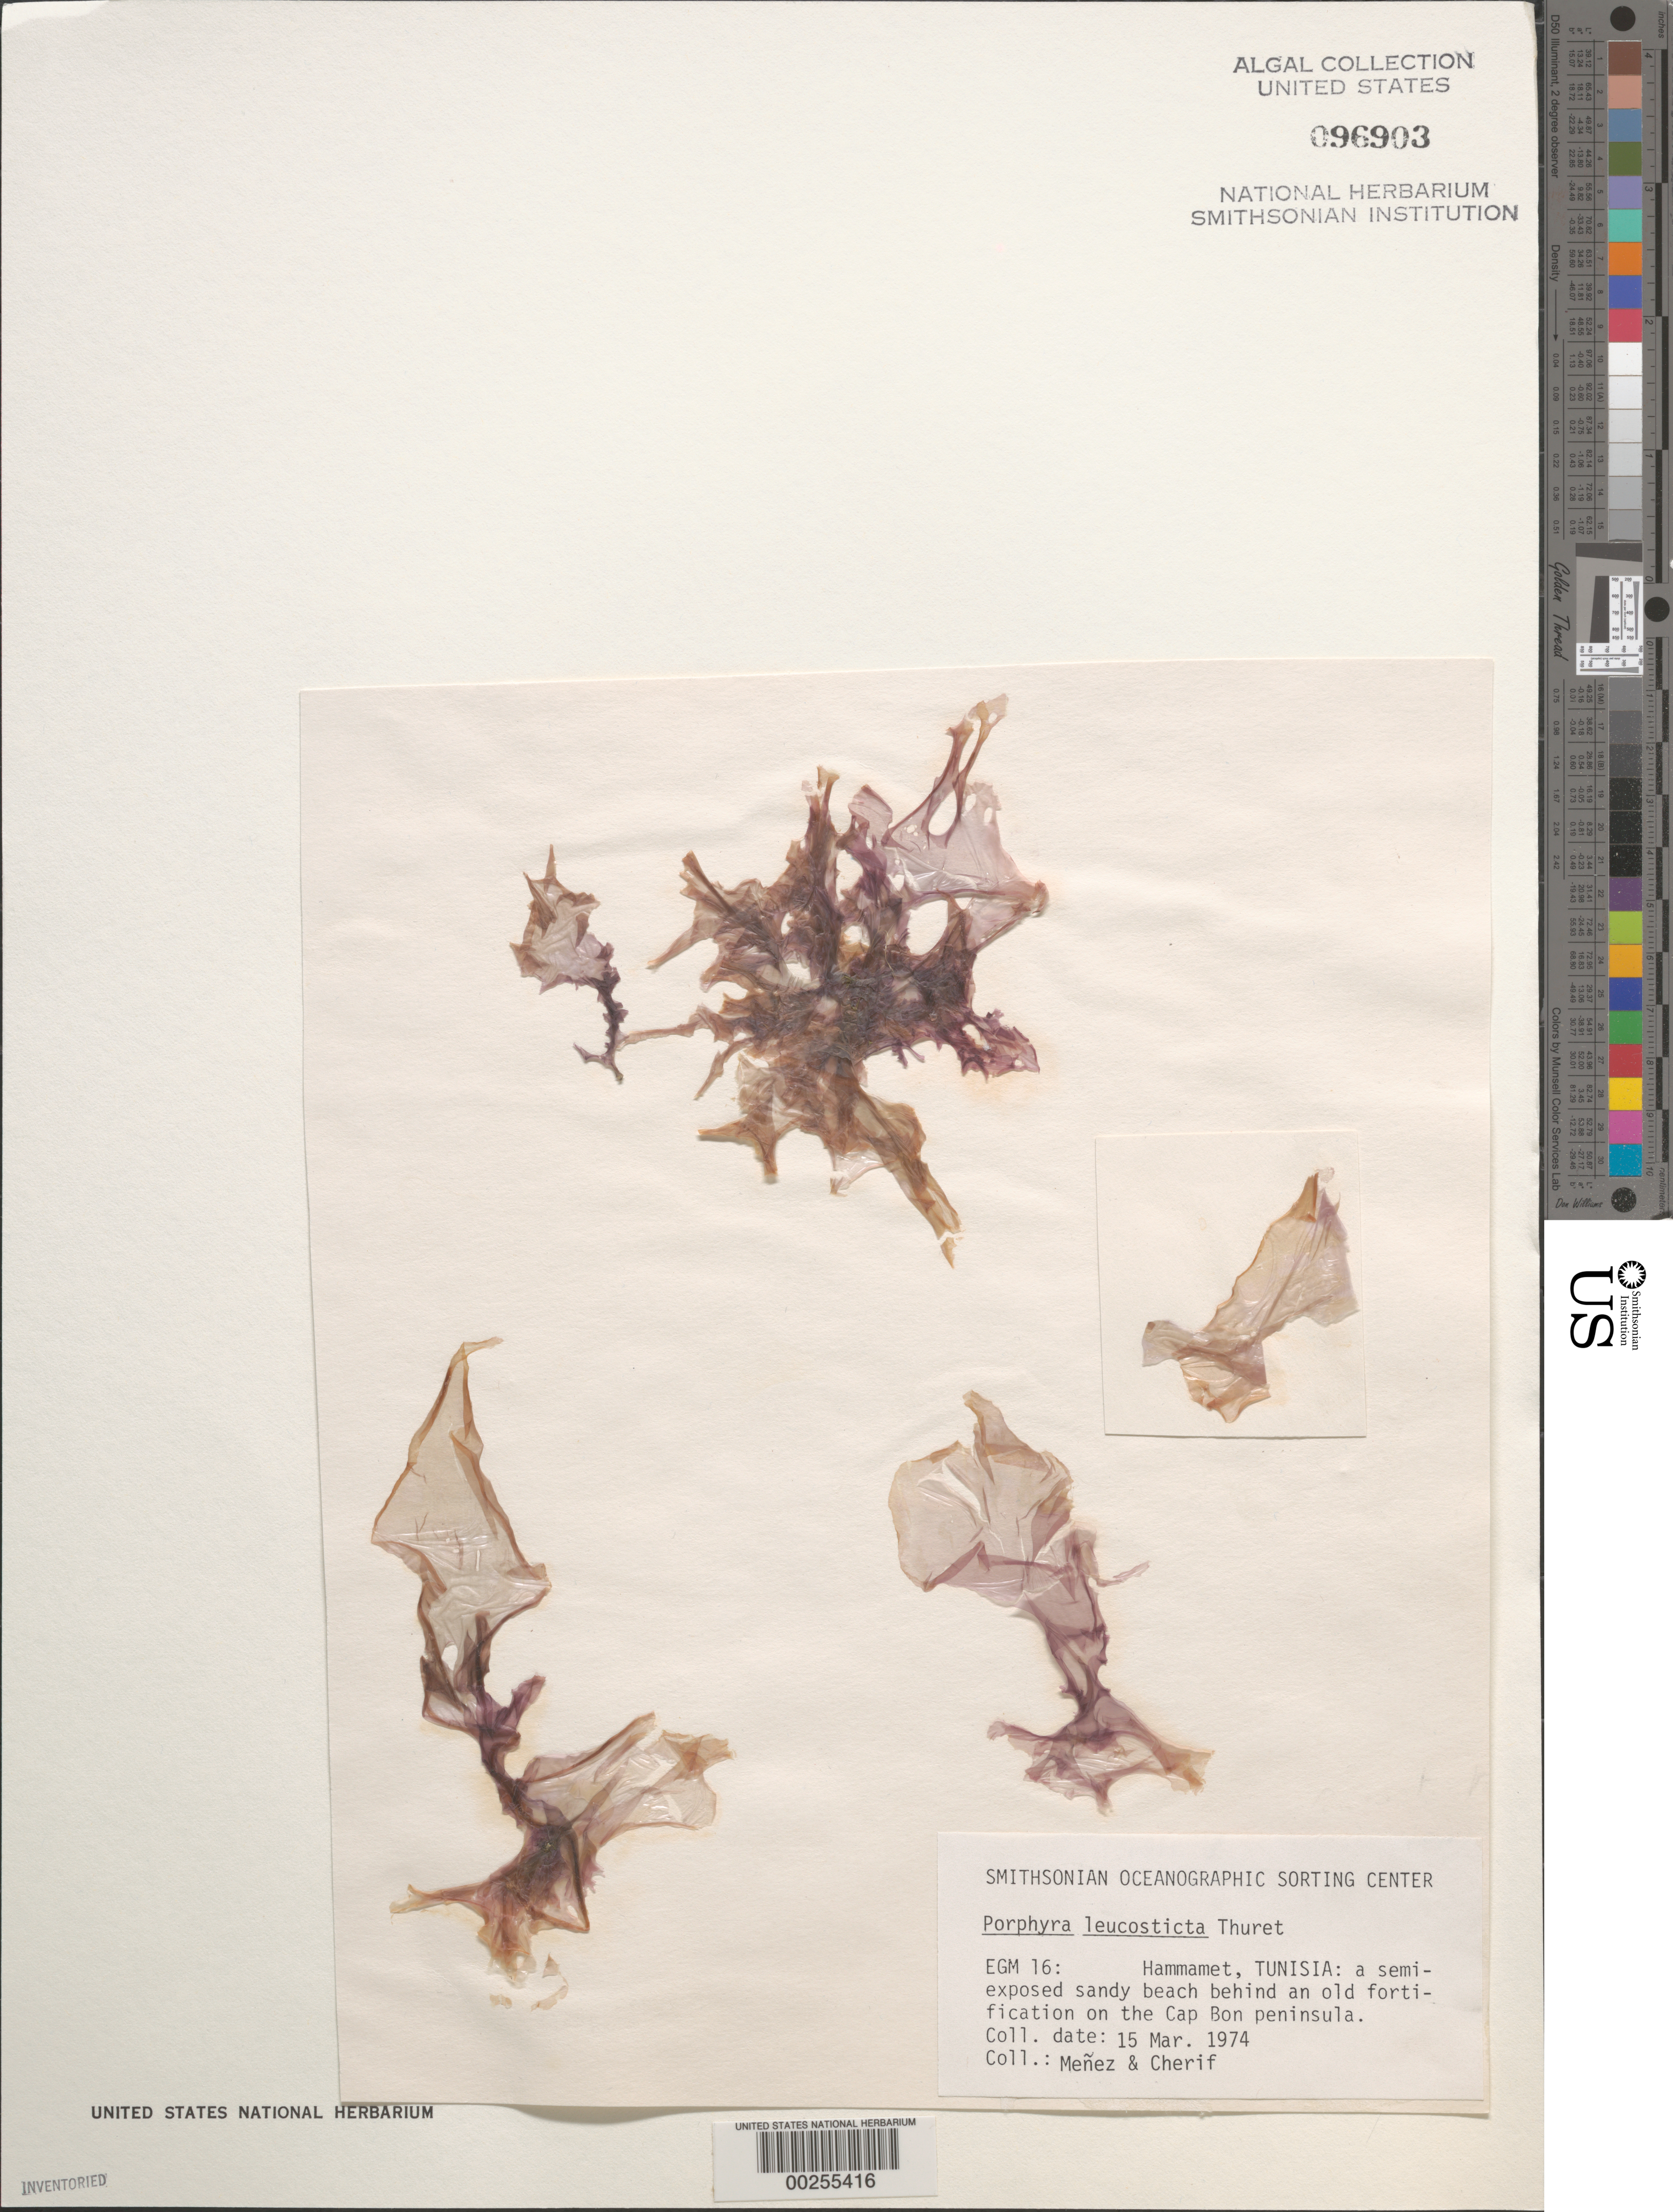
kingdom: Plantae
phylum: Rhodophyta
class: Bangiophyceae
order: Bangiales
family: Bangiaceae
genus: Pyropia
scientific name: Pyropia leucosticta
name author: (Thuret) Neefus & J. Brodie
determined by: Algae name updating Project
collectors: Meñez & -. Cherif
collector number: EGM 16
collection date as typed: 15 Mar 1974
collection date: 1974-03-15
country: Tunisia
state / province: Nabeul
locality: Hammamet, cap bon peninsula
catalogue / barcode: US 96903